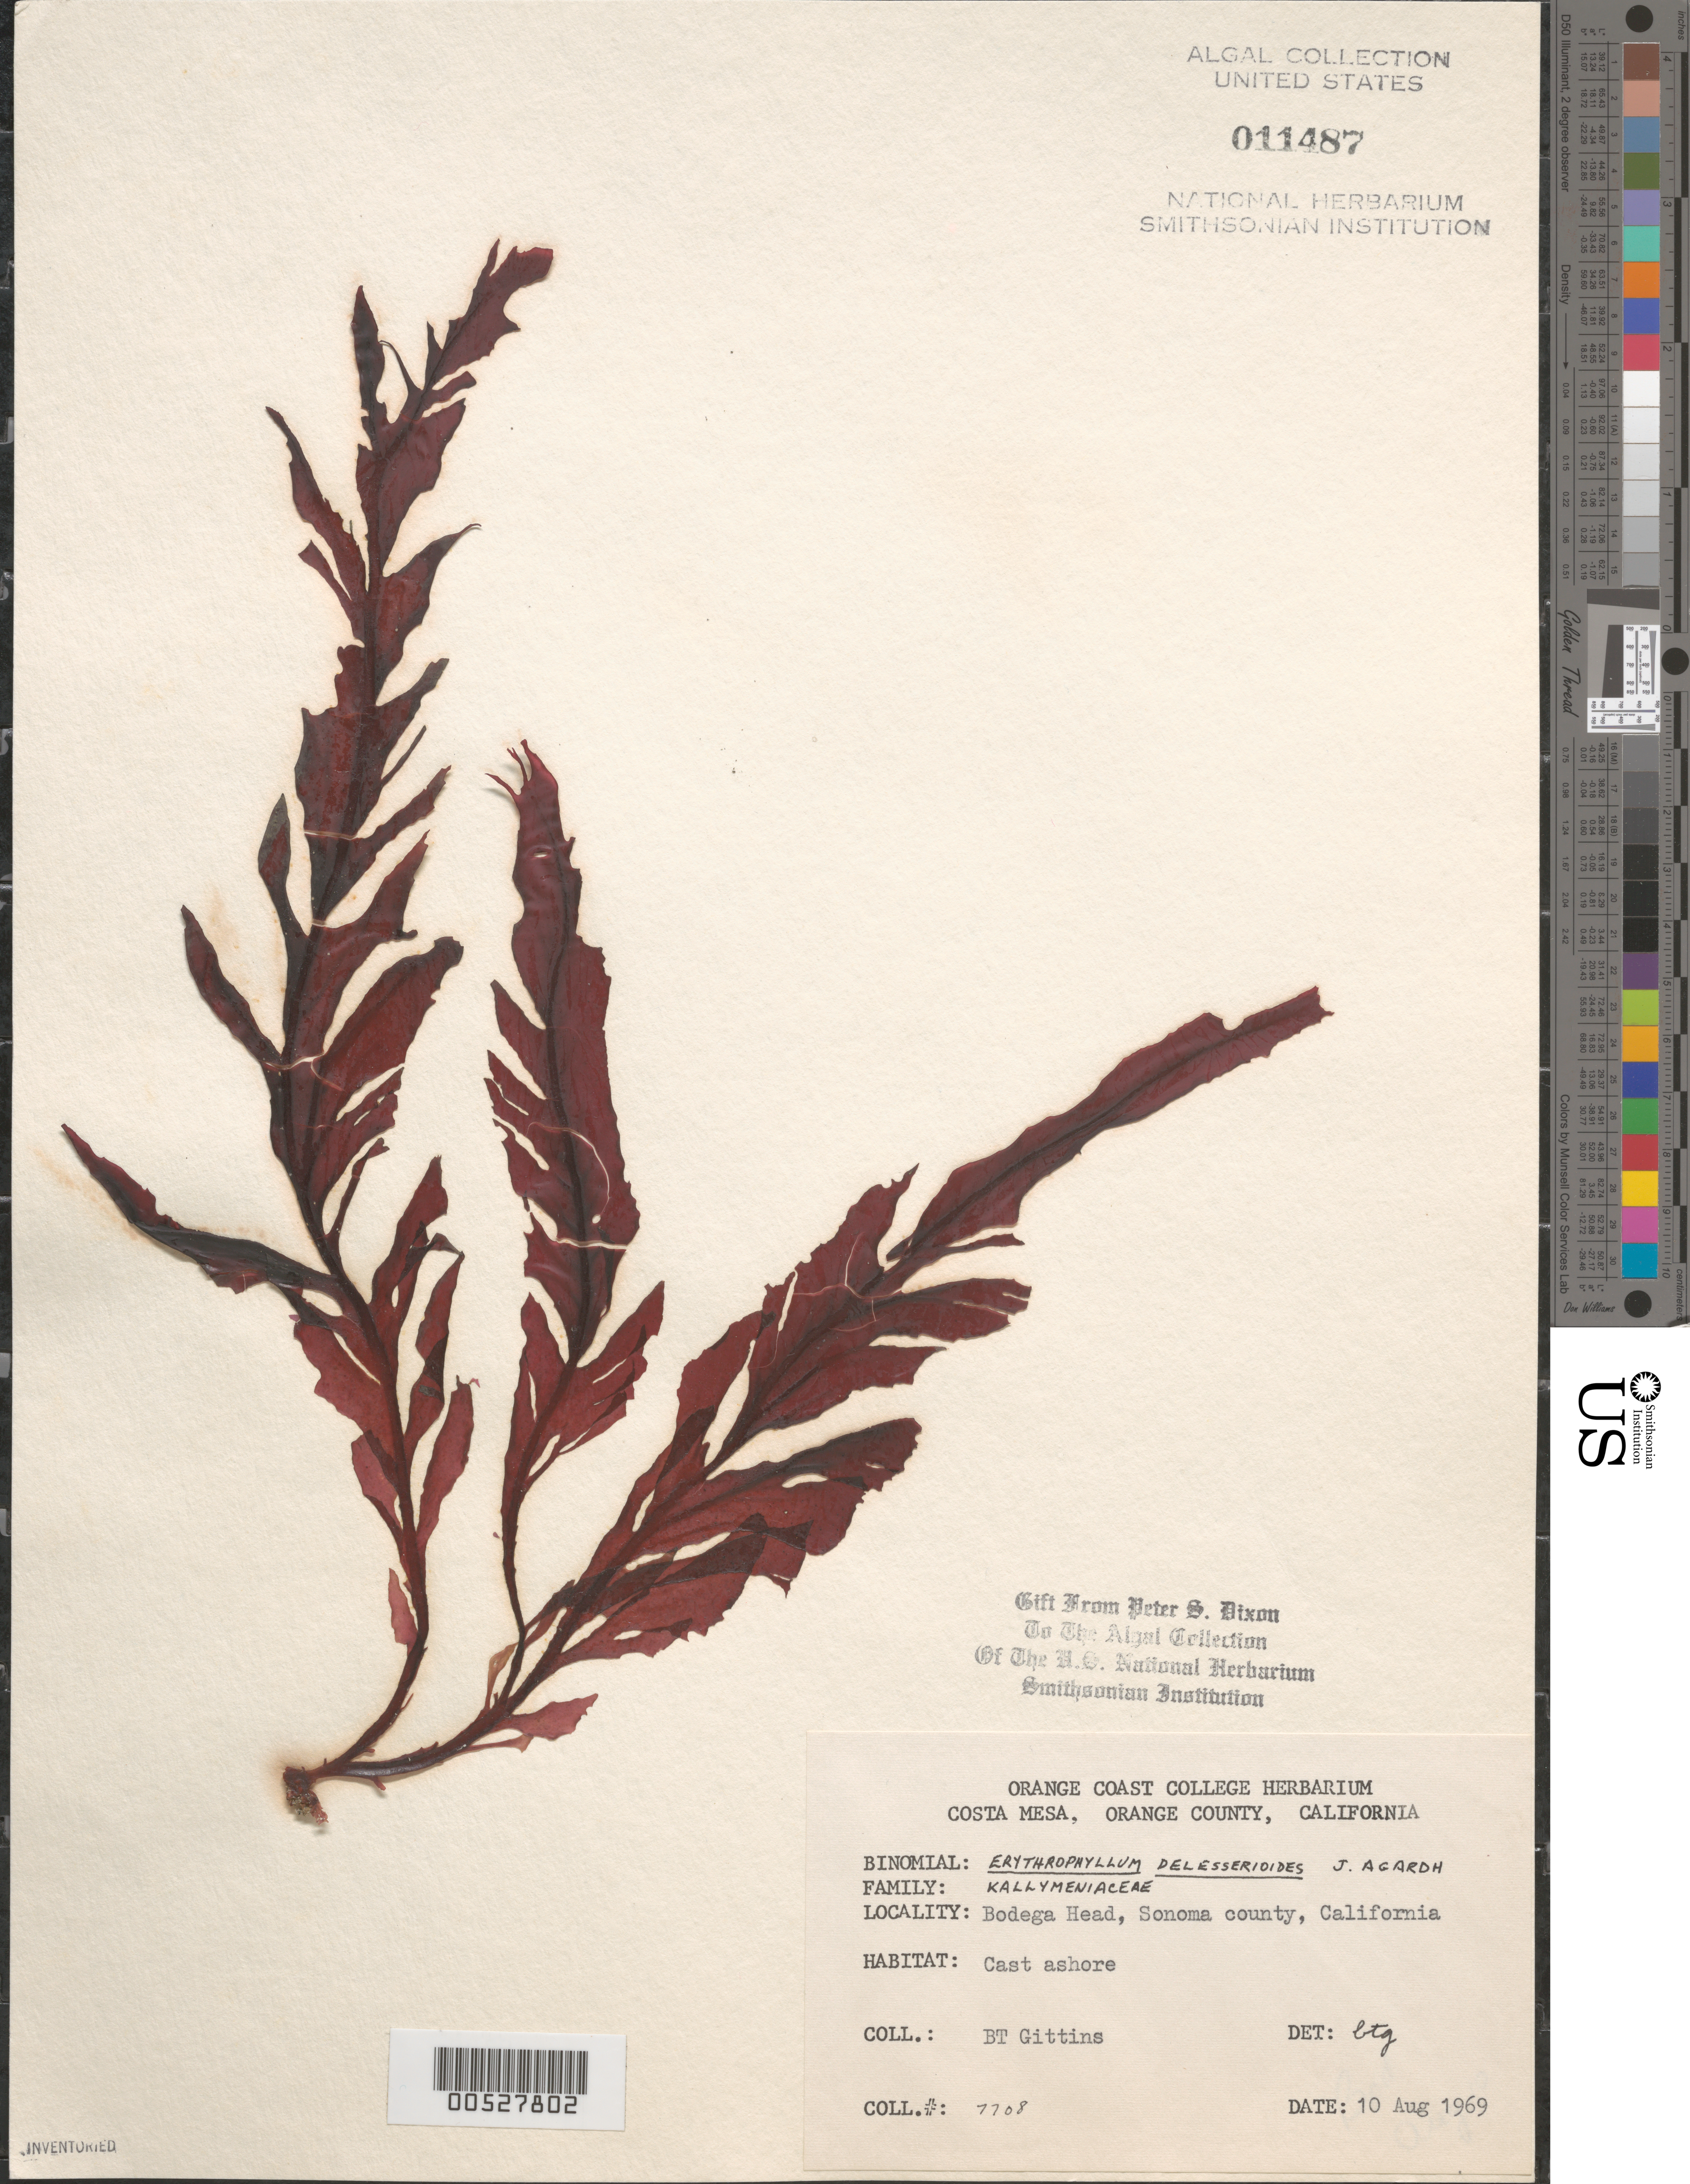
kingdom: Plantae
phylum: Rhodophyta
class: Florideophyceae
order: Gigartinales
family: Kallymeniaceae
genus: Erythrophyllum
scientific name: Erythrophyllum delesserioides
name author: J. Agardh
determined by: Gittins, B. T.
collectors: B. Gittins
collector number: BTG 7708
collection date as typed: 10 Aug 1969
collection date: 1969-08-10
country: United States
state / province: California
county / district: Sonoma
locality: Bodega Head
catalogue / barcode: US 11487